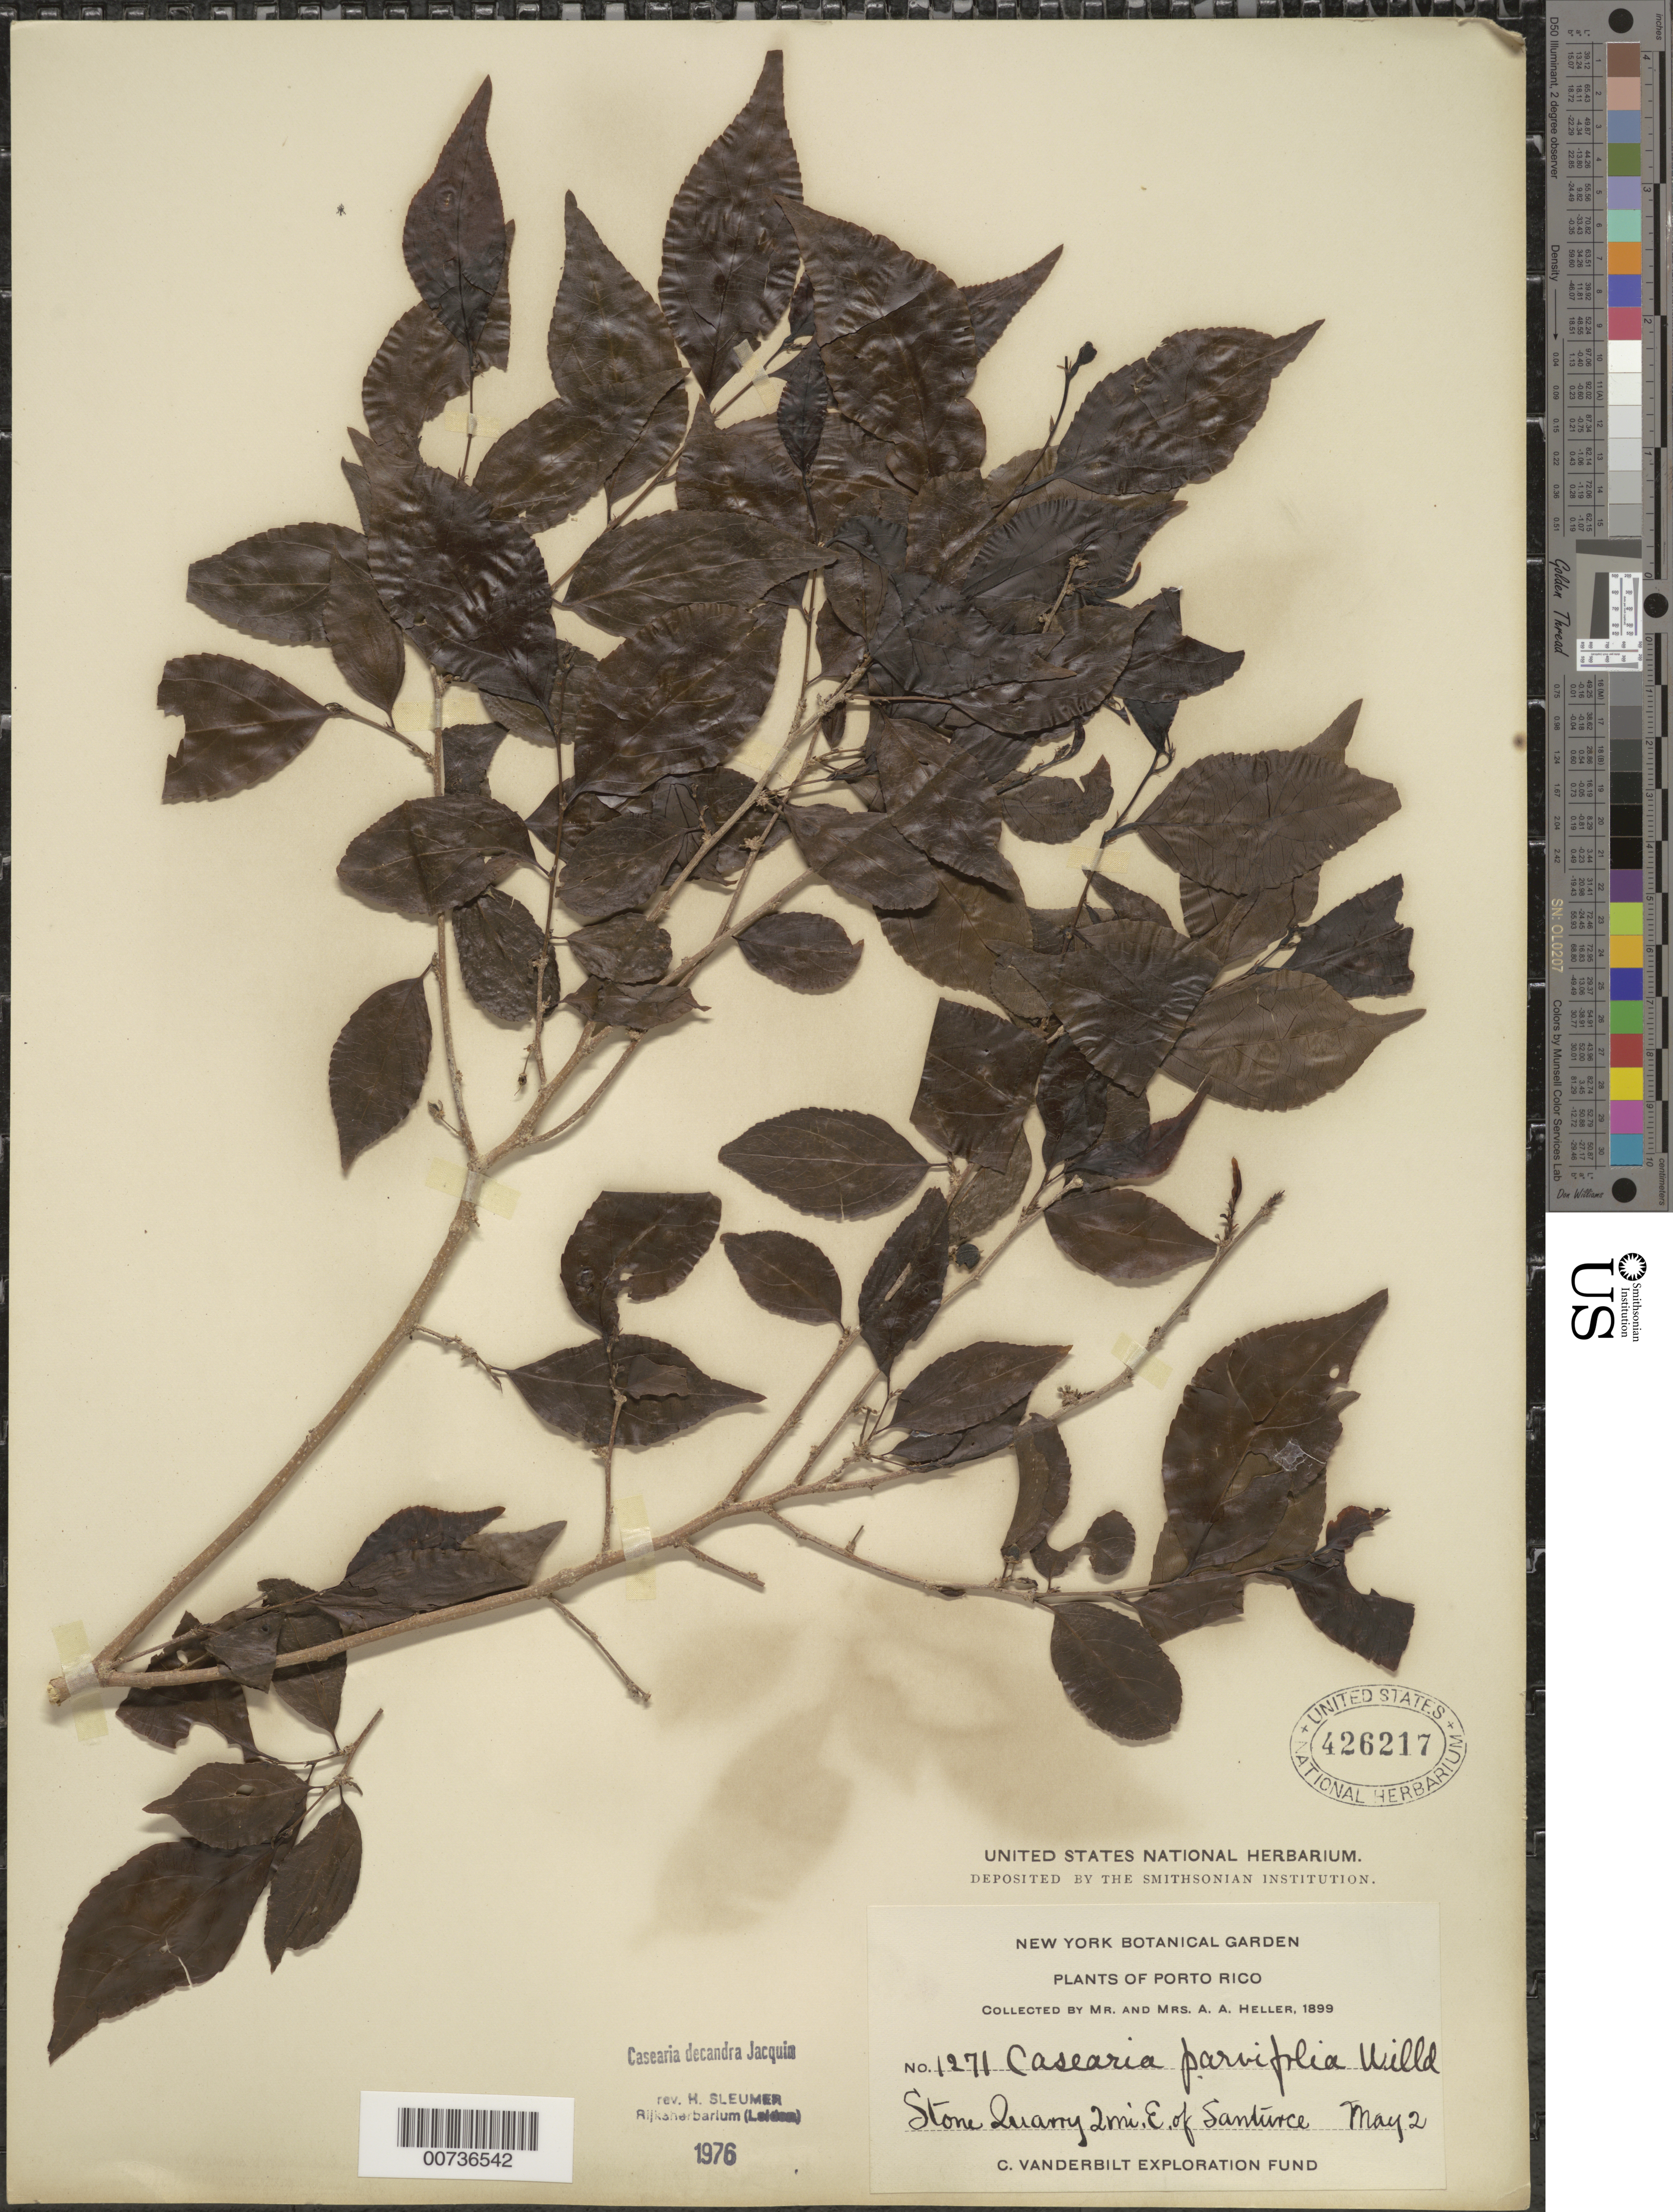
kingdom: Plantae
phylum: Tracheophyta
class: Magnoliopsida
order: Malpighiales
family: Salicaceae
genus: Casearia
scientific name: Casearia decandra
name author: Jacq.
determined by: Sleumer, H. O.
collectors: A. A. Heller & E. G. Heller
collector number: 1271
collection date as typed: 02 May 1899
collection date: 1899-05-02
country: Puerto Rico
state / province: San Juan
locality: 2 miles East of Santurce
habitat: Stone quarry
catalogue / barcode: US 426217